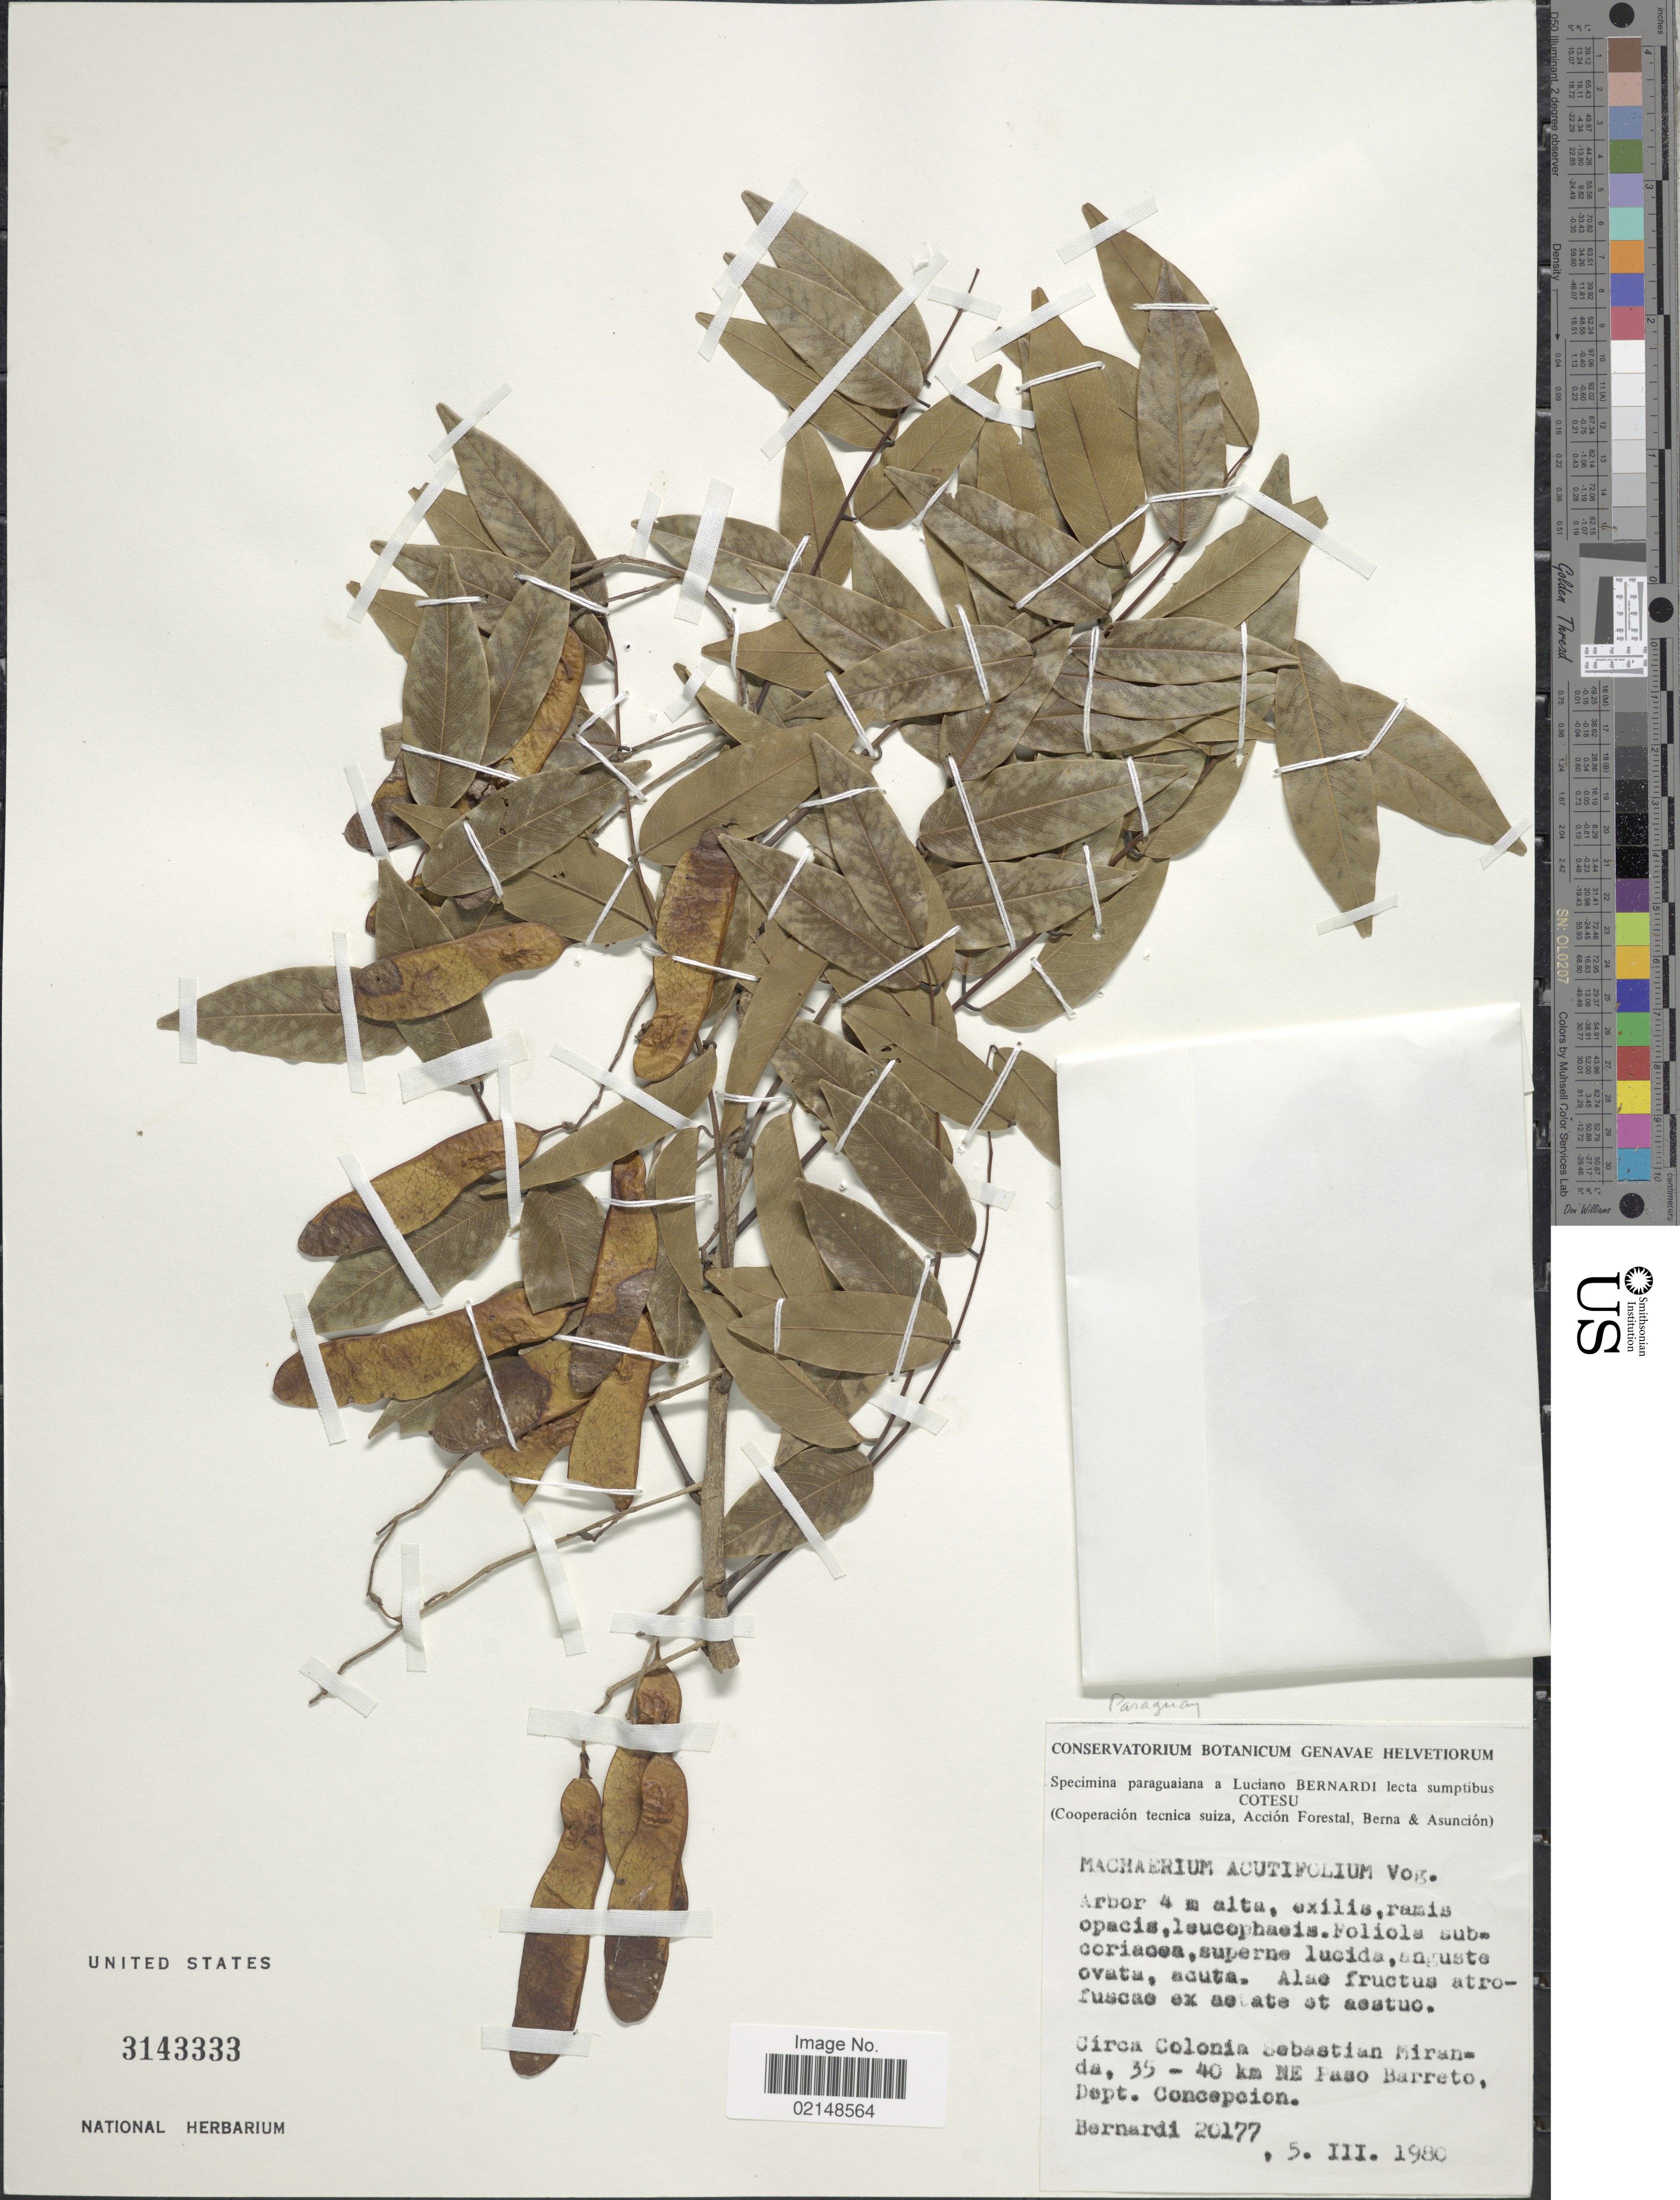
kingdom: Plantae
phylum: Tracheophyta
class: Magnoliopsida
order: Fabales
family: Fabaceae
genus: Machaerium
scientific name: Machaerium acutifolium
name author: Vogel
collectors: Bernardi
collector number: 20177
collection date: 1980-03-05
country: Paraguay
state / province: Concepcion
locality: Circa Colonia Sebastian Miranda, 35-40 km NE Paso Barreo, Dept. Concepcion.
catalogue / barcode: US 3143333